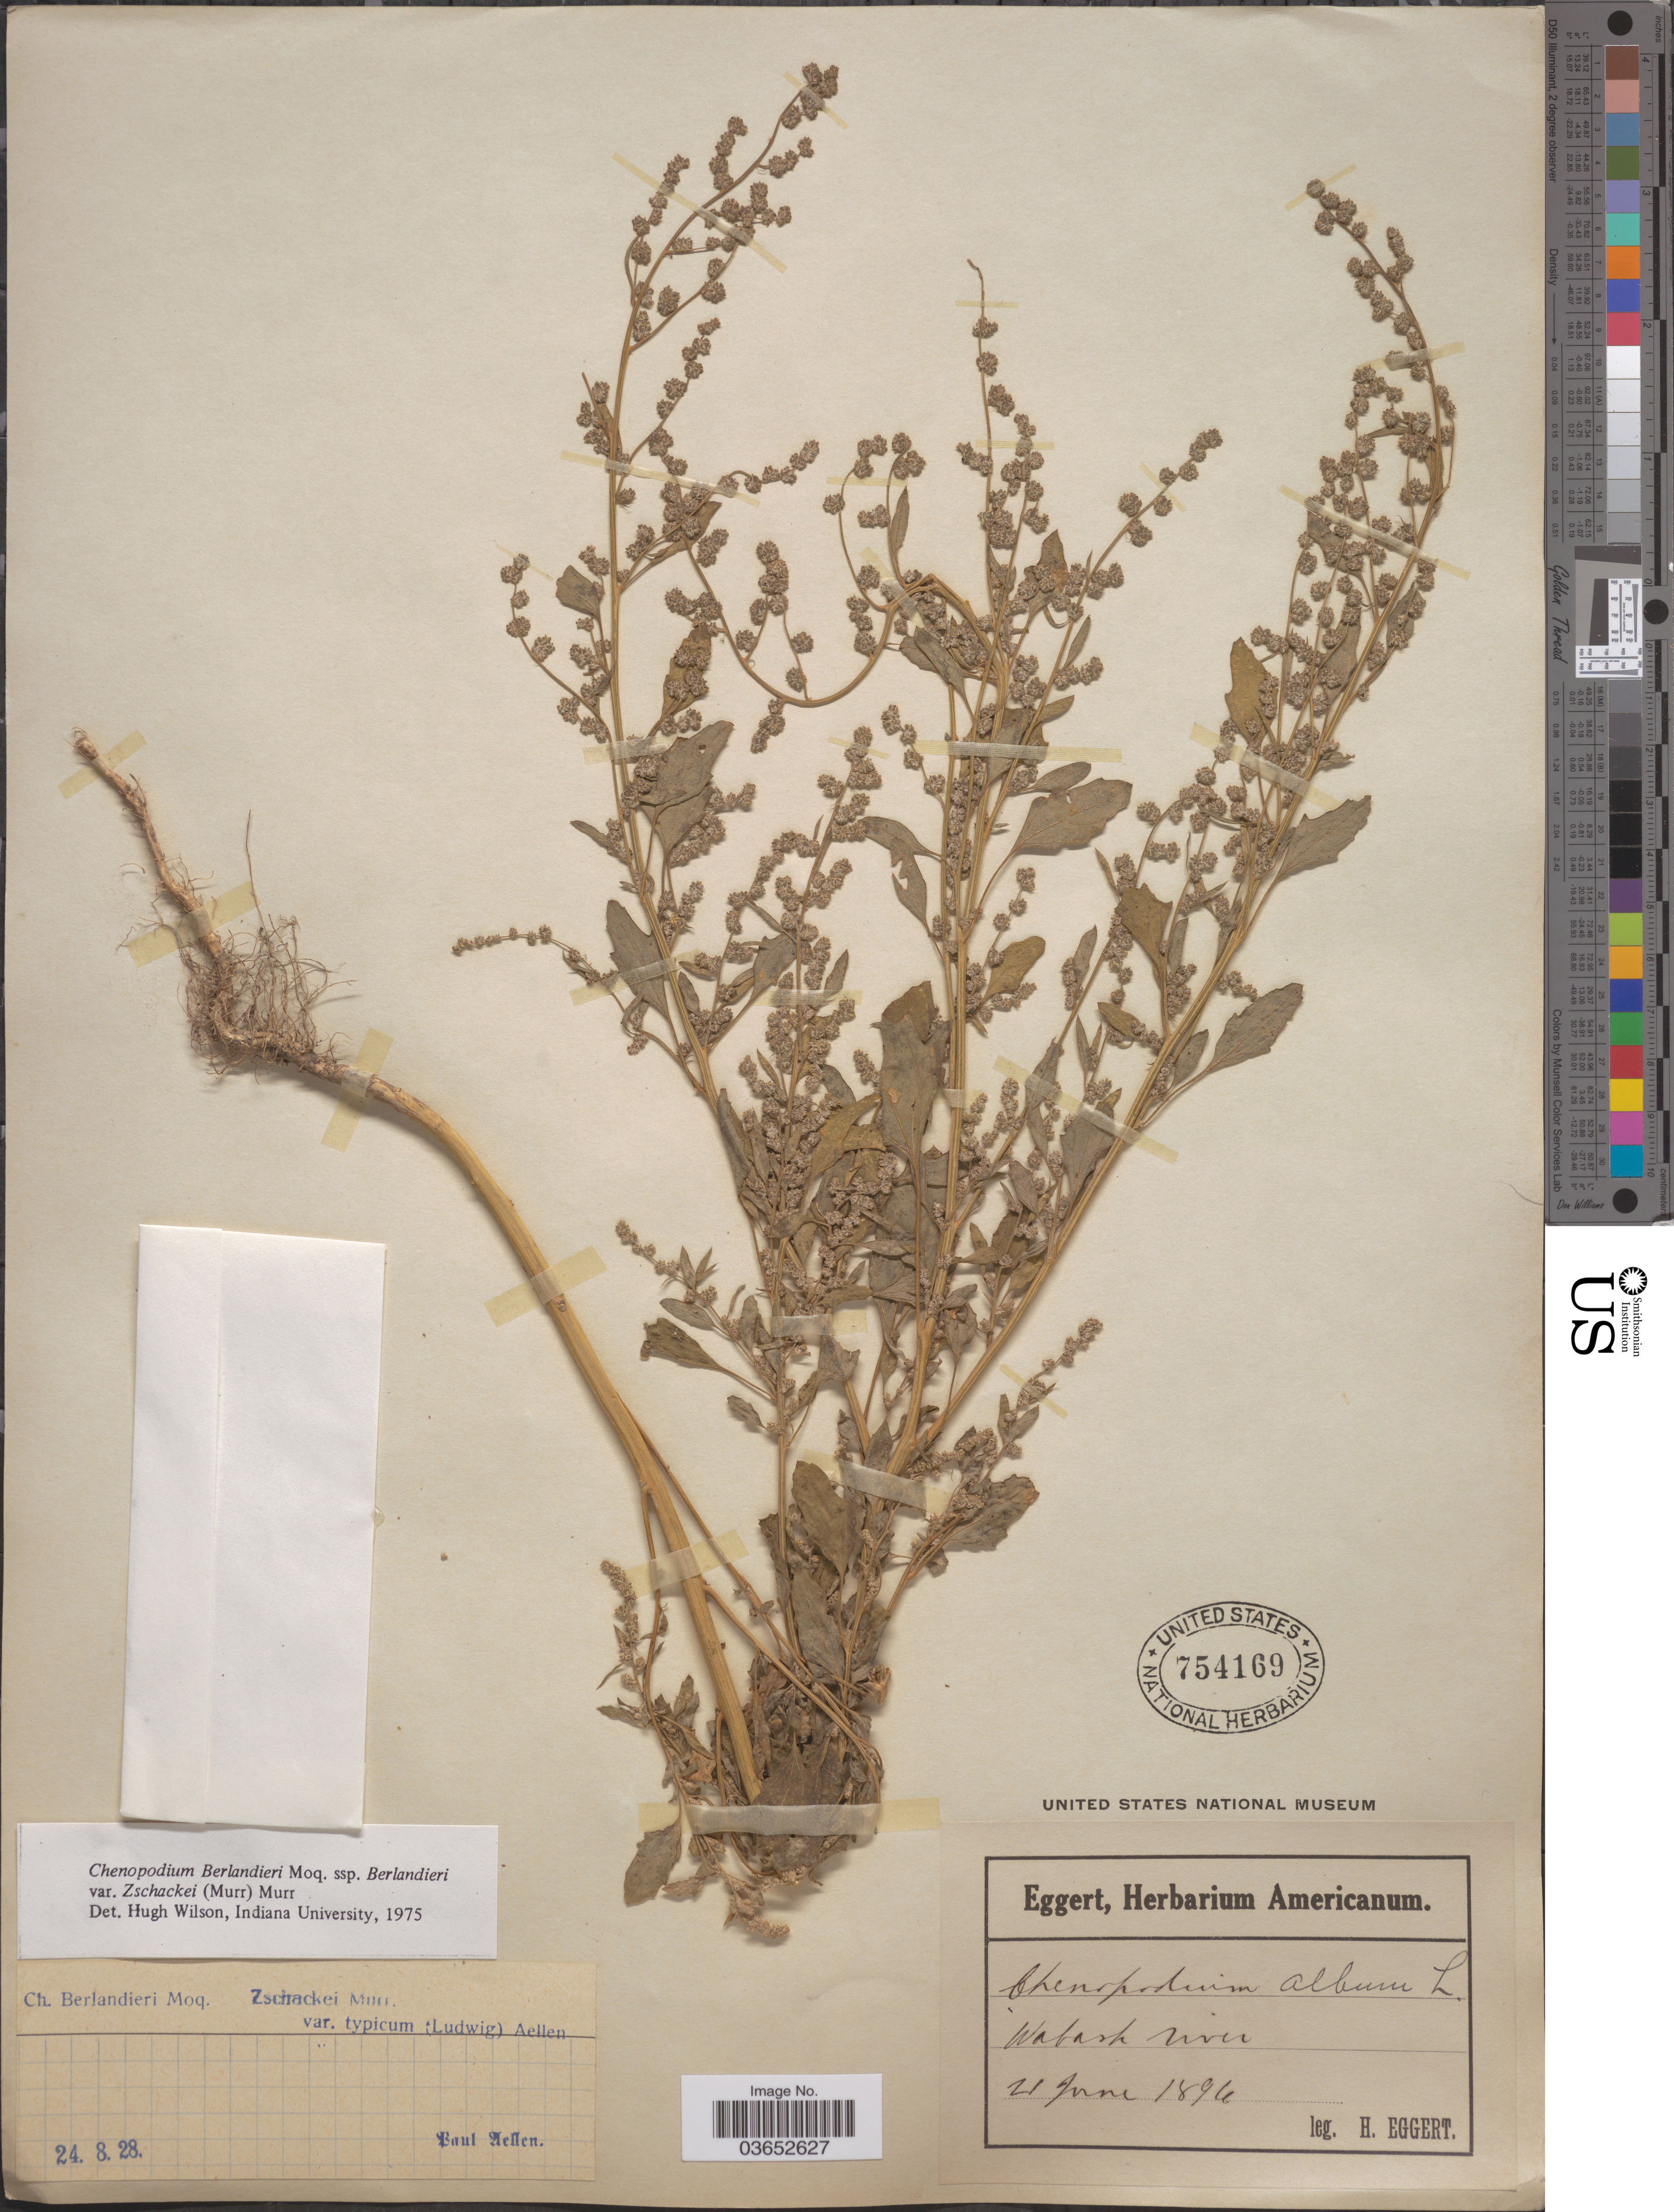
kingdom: Plantae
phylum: Tracheophyta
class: Magnoliopsida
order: Caryophyllales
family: Amaranthaceae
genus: Chenopodium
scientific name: Chenopodium berlandieri var. zschackei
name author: (Murr.) Murr.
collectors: H. Eggert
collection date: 1896-06-21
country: United States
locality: Wabash river.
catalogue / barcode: US 754169